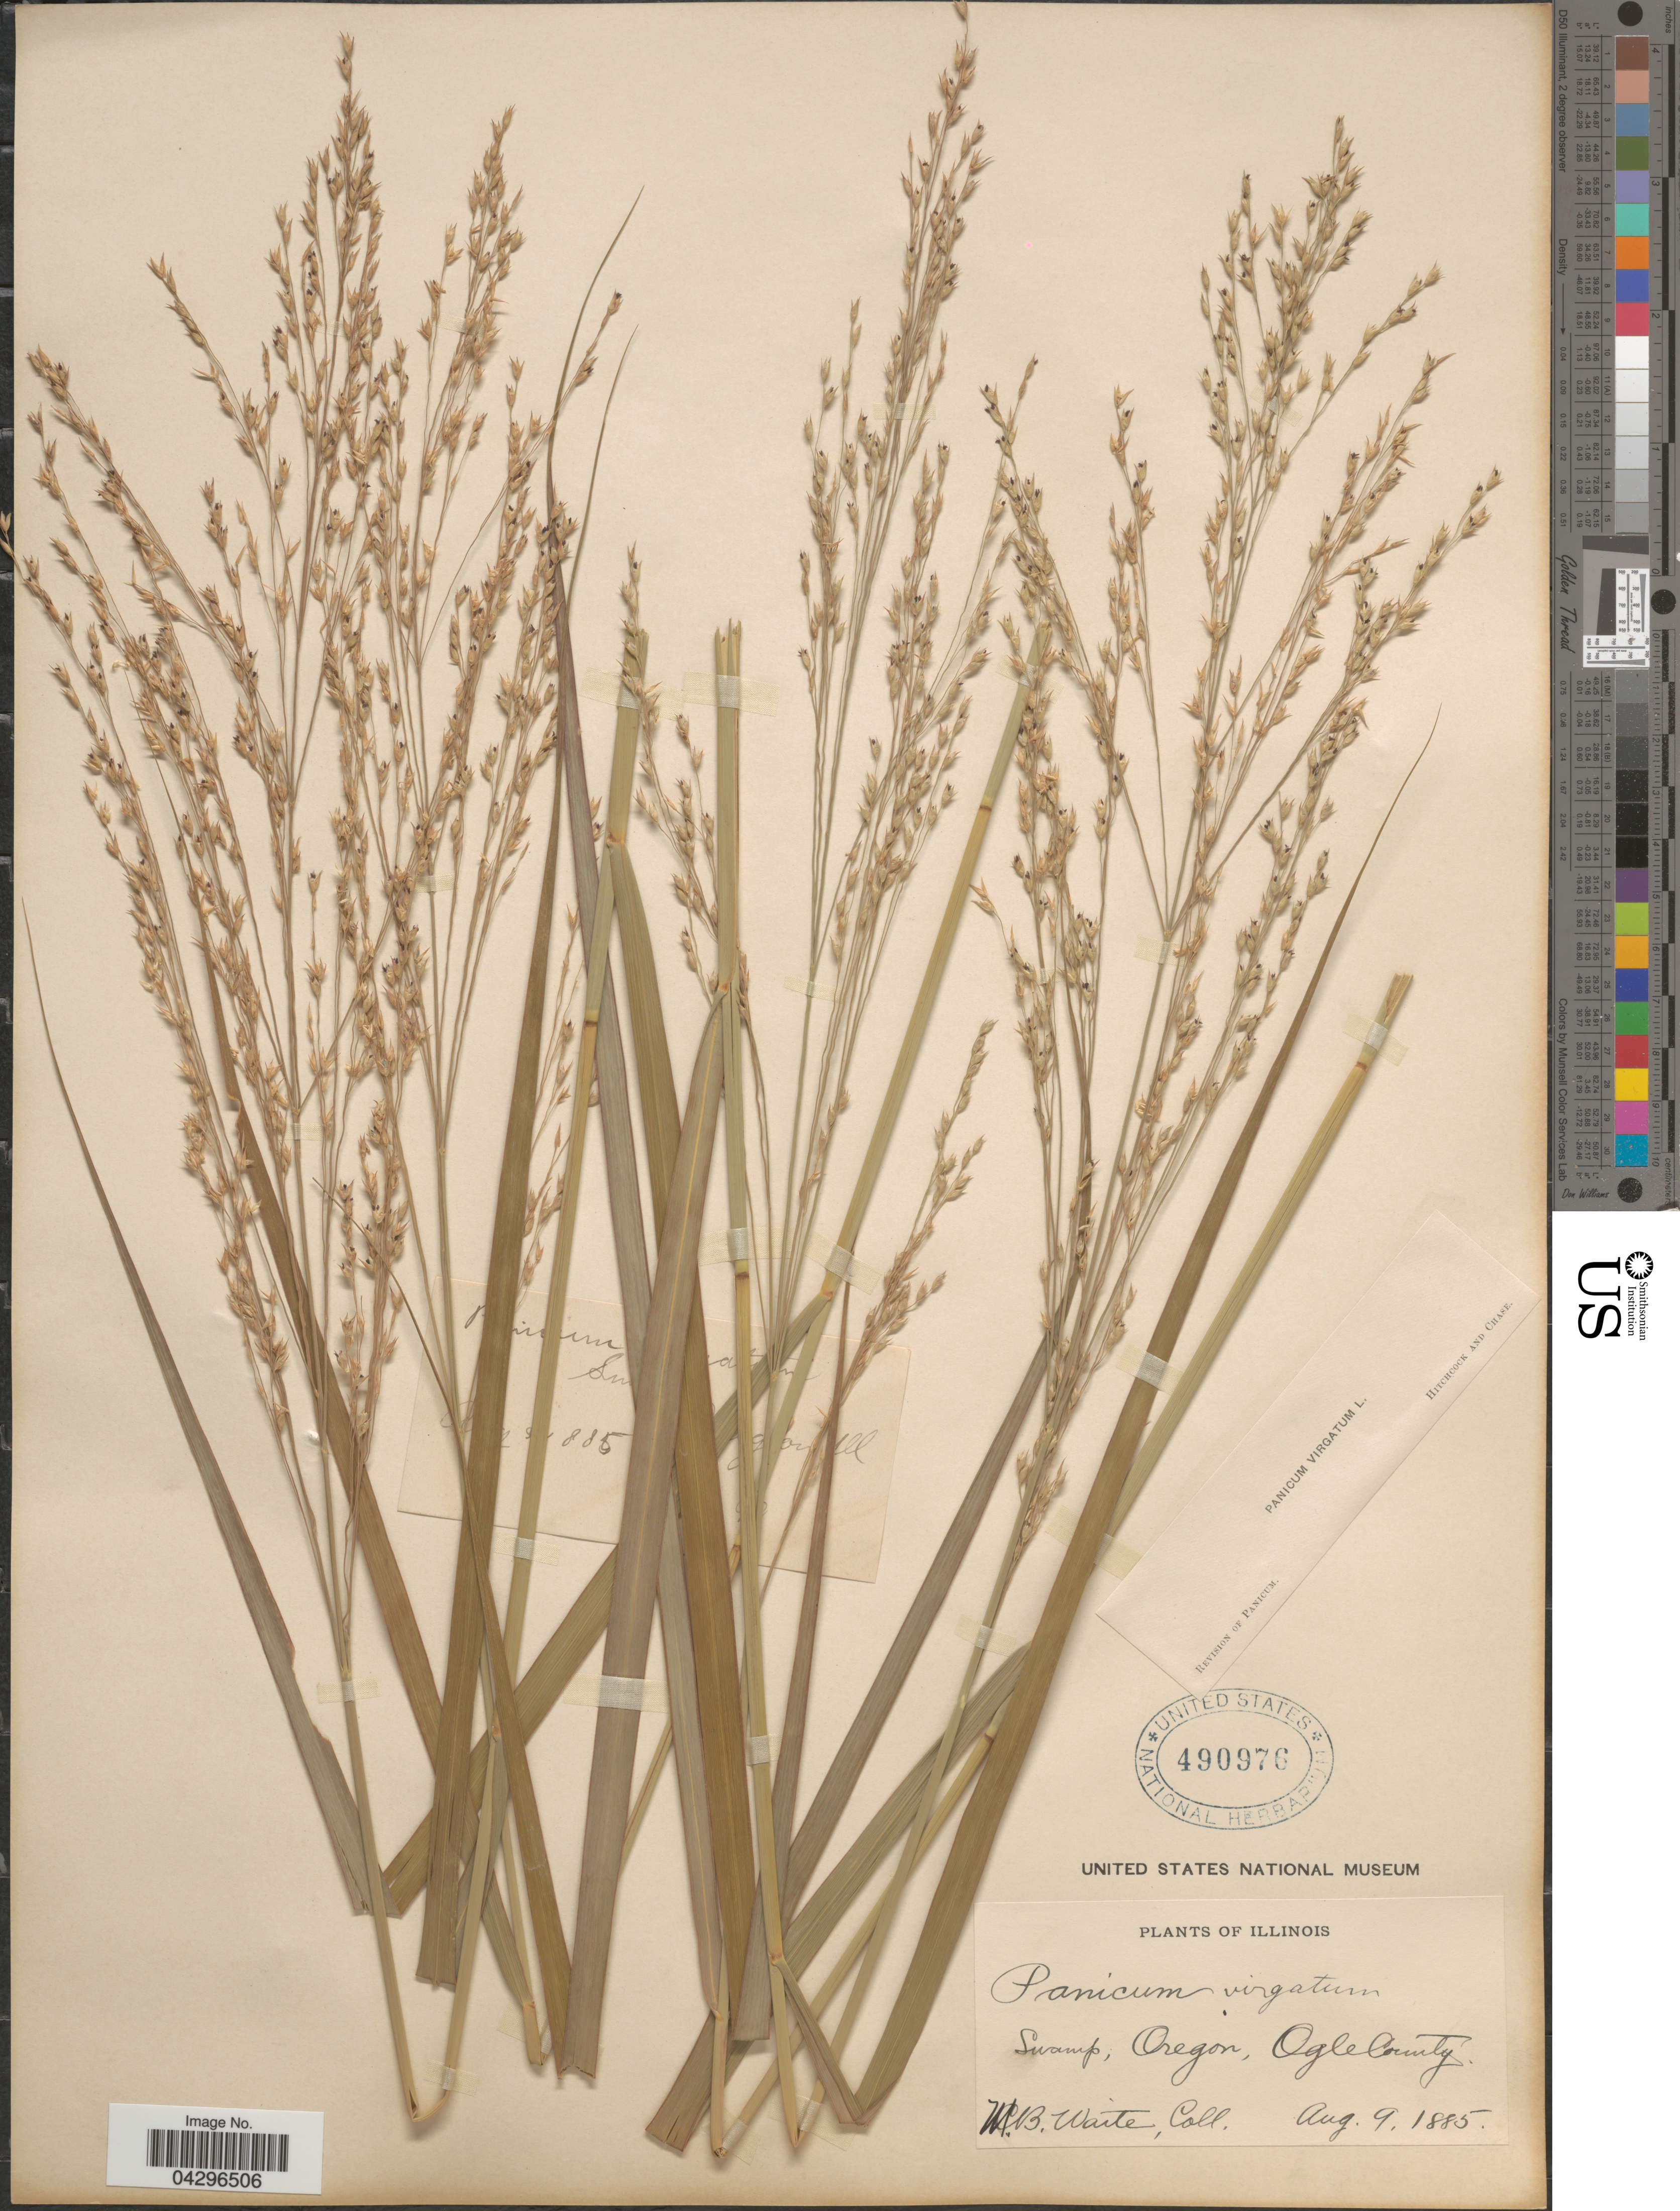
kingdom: Plantae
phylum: Tracheophyta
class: Liliopsida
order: Poales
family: Poaceae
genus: Panicum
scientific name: Panicum virgatum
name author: L.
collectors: M. B. Waite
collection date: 1885-08-09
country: United States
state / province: Illinois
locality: Swamp, Oregon, Ogle County.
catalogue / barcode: US 490976